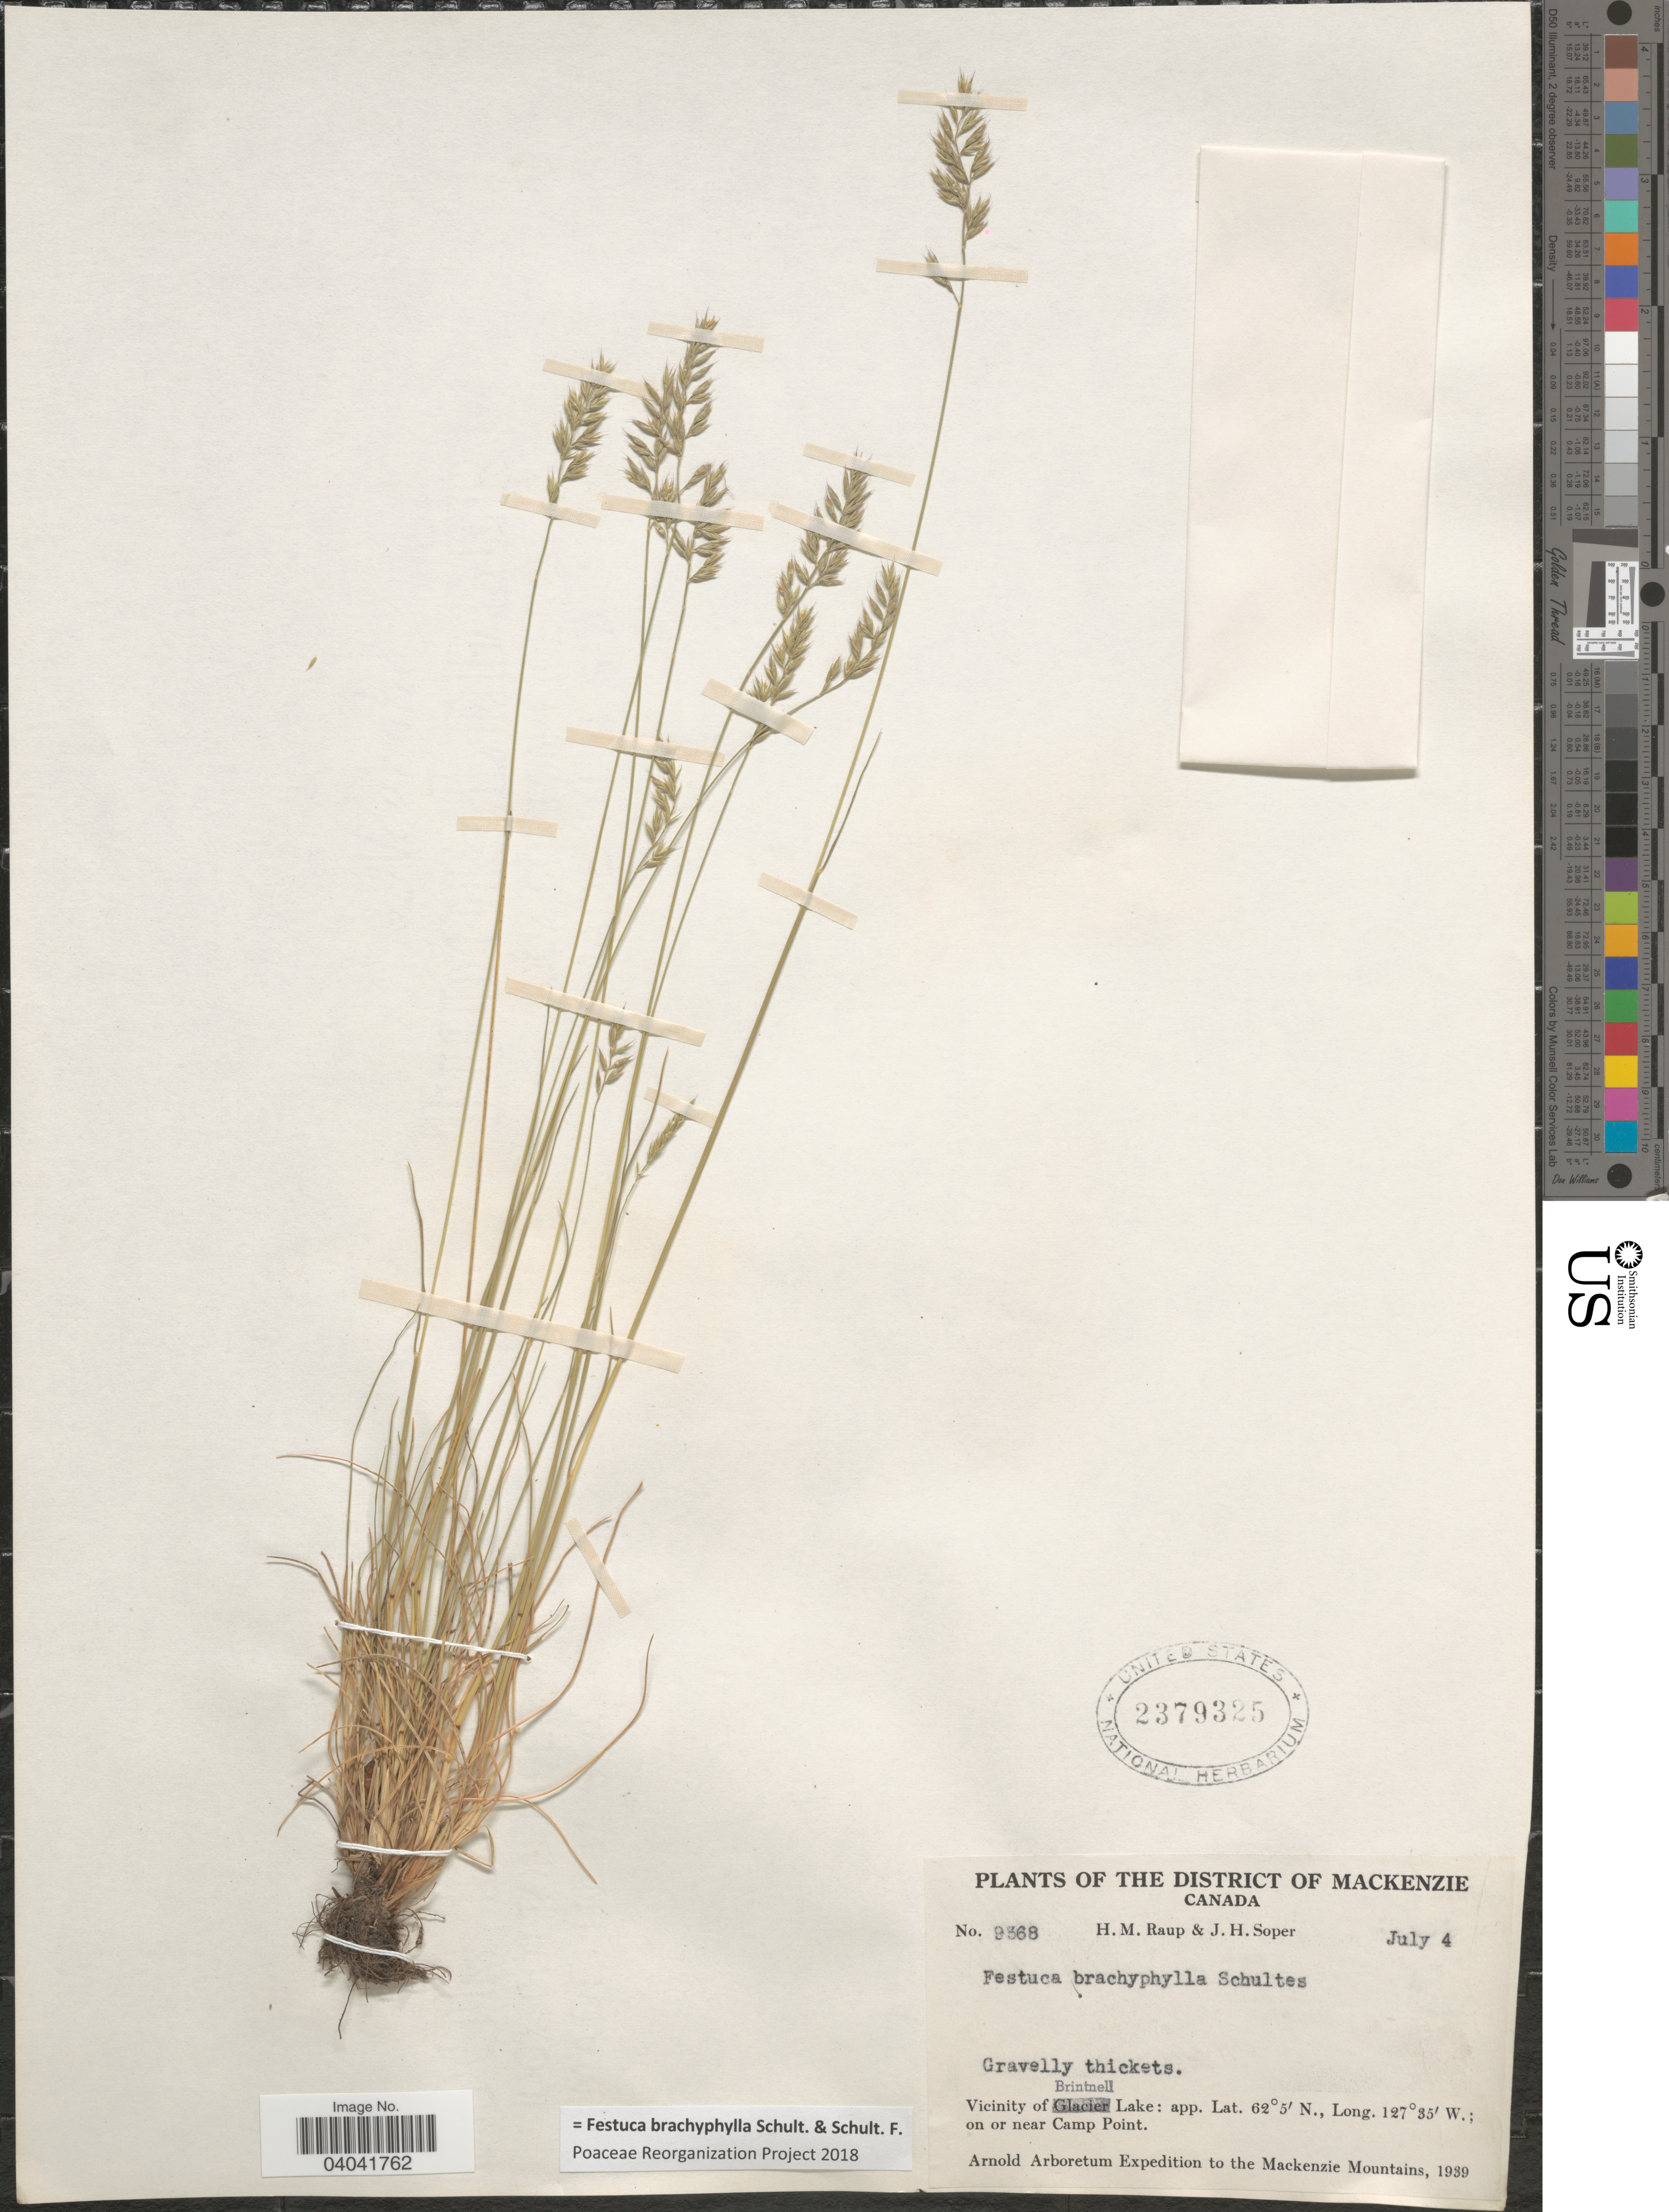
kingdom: Plantae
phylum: Tracheophyta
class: Liliopsida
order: Poales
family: Poaceae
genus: Festuca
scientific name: Festuca brachyphylla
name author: Schult. & Schult. f.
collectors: H. Raup & J. H. Soper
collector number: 9368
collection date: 1939-07-04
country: Canada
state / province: Alberta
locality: The District of Mackenzie. Vicinity of Brintnell Lake; on or near Camp Point. To the Mackenzie Mountains.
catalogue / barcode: US 2379325